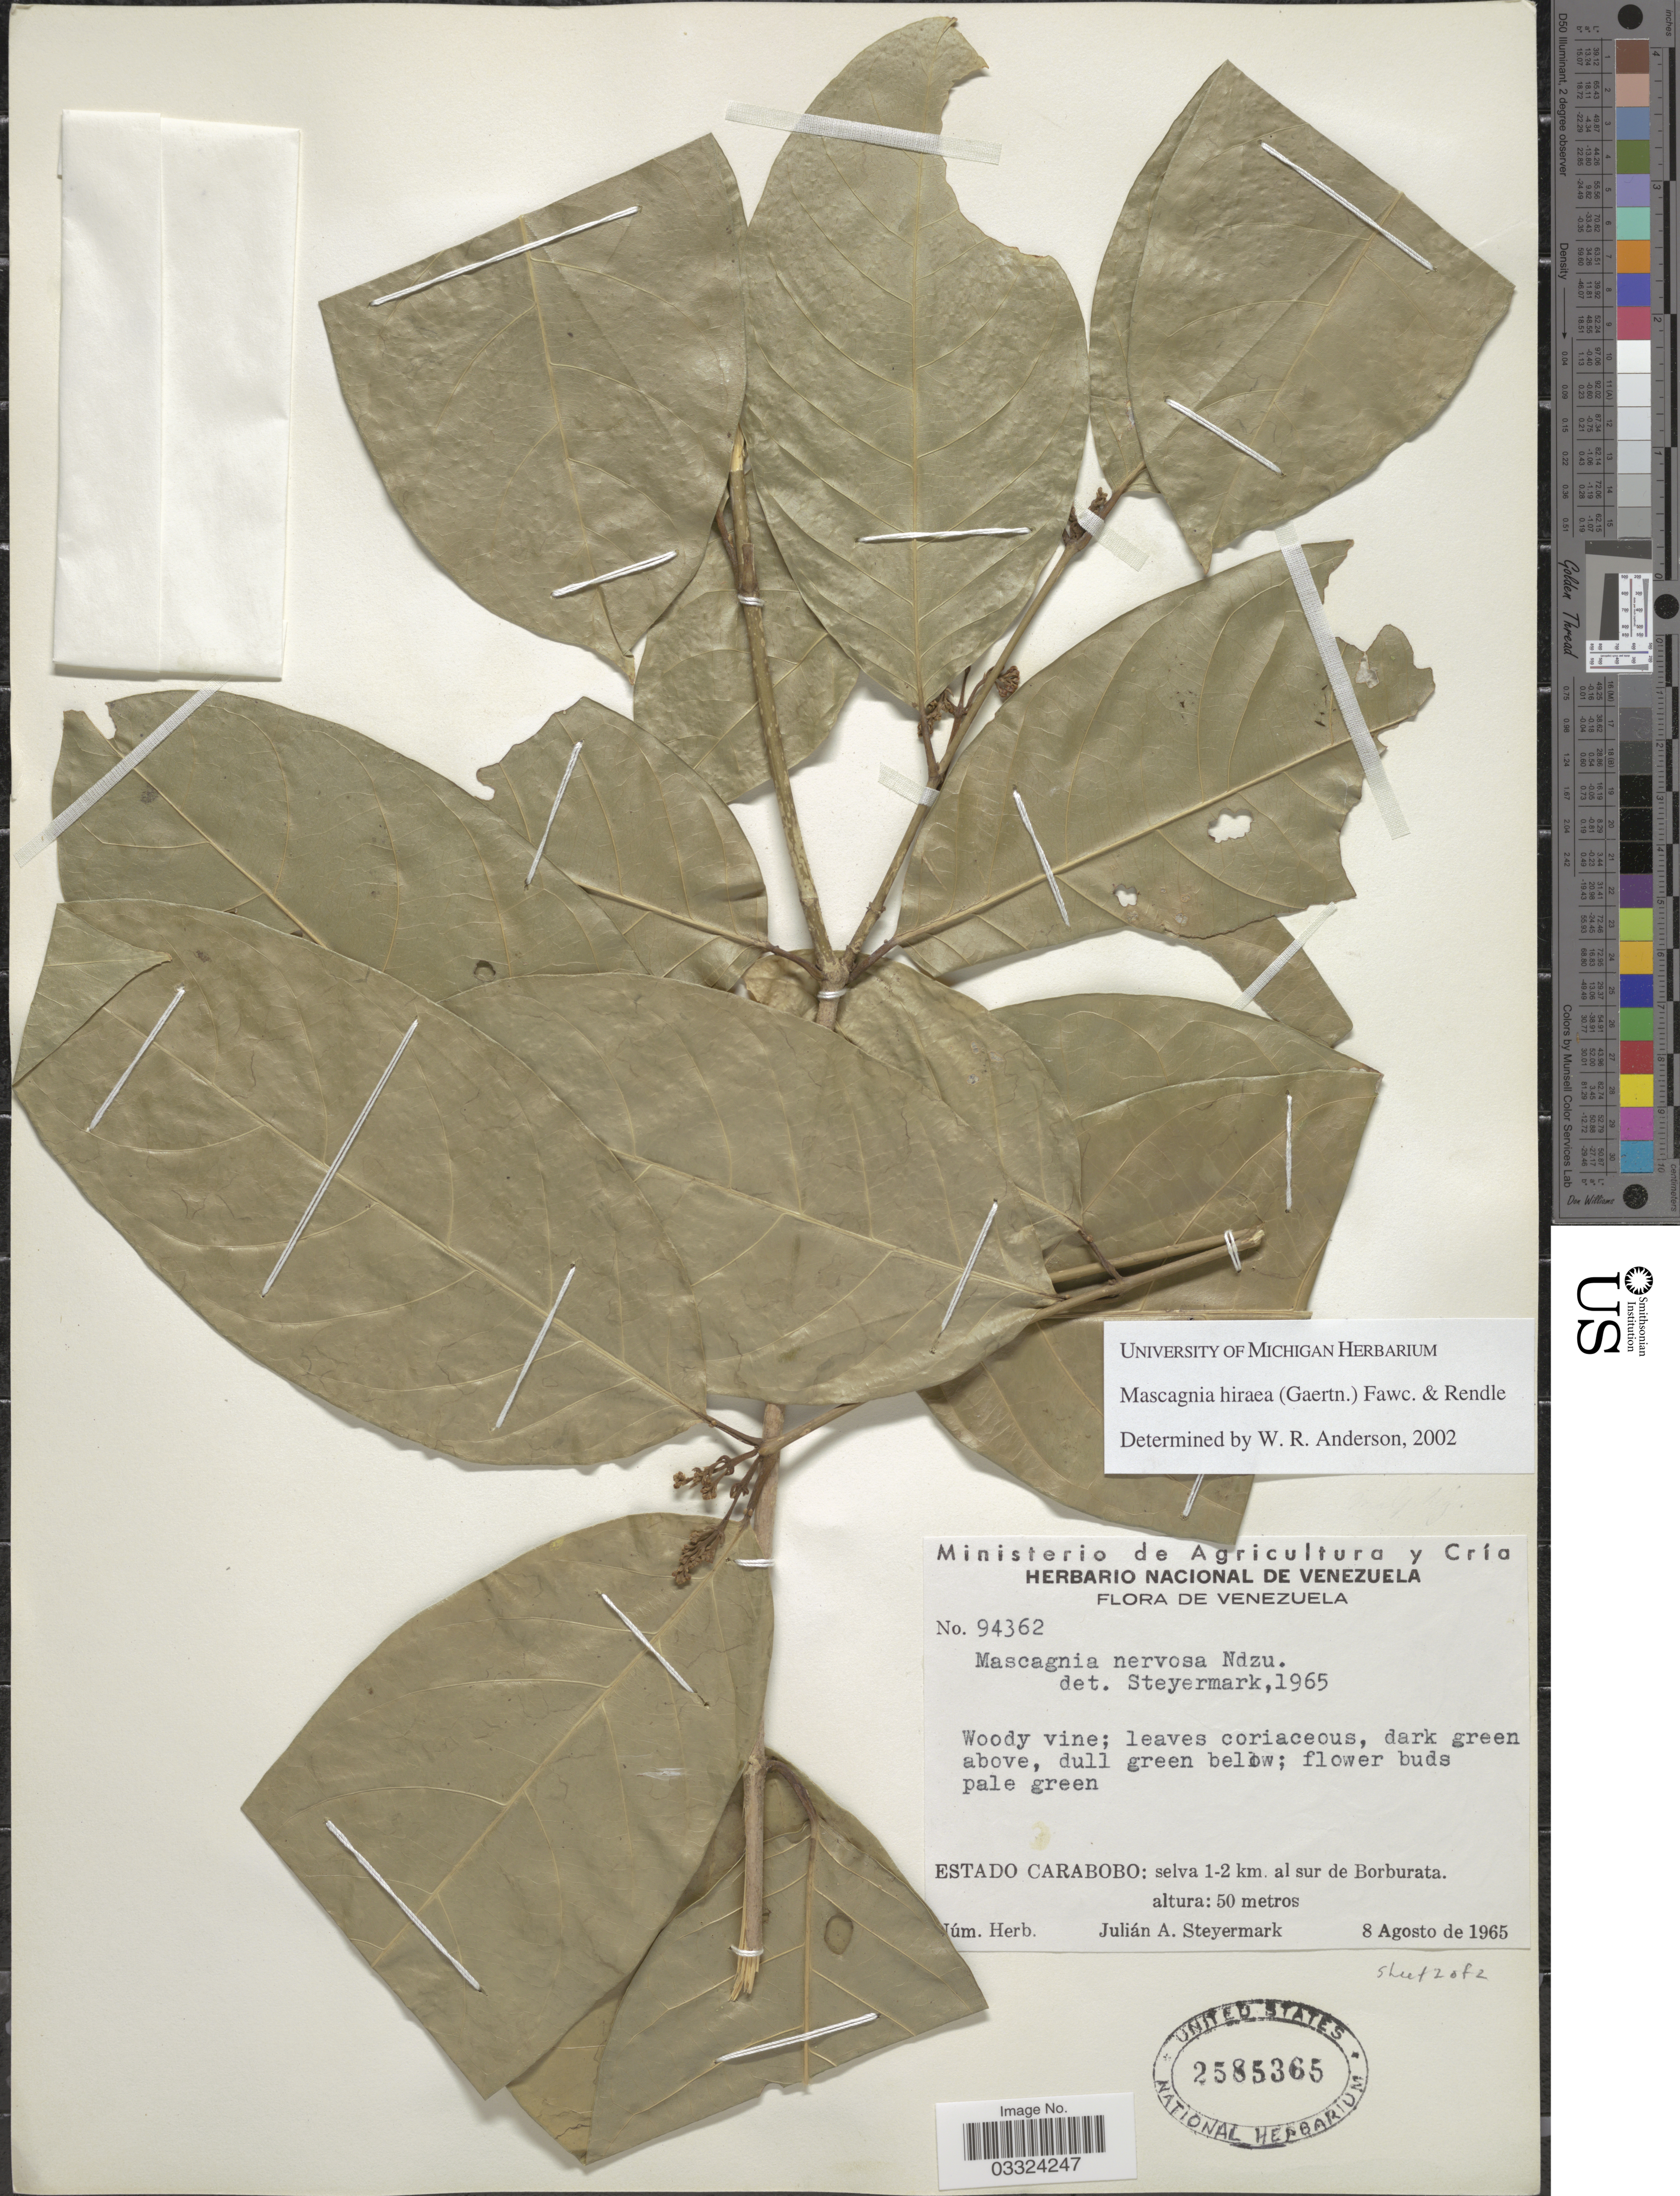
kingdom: Plantae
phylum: Tracheophyta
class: Magnoliopsida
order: Malpighiales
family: Malpighiaceae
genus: Adelphia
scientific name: Adelphia hiraea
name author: (Gaertn.) W.R. Anderson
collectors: J. Steyermark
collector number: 94362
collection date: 1965-08-08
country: Venezuela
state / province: Carabobo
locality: Selva 1-2 km. al sur de Borburata.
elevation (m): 50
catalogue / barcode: US 2585365